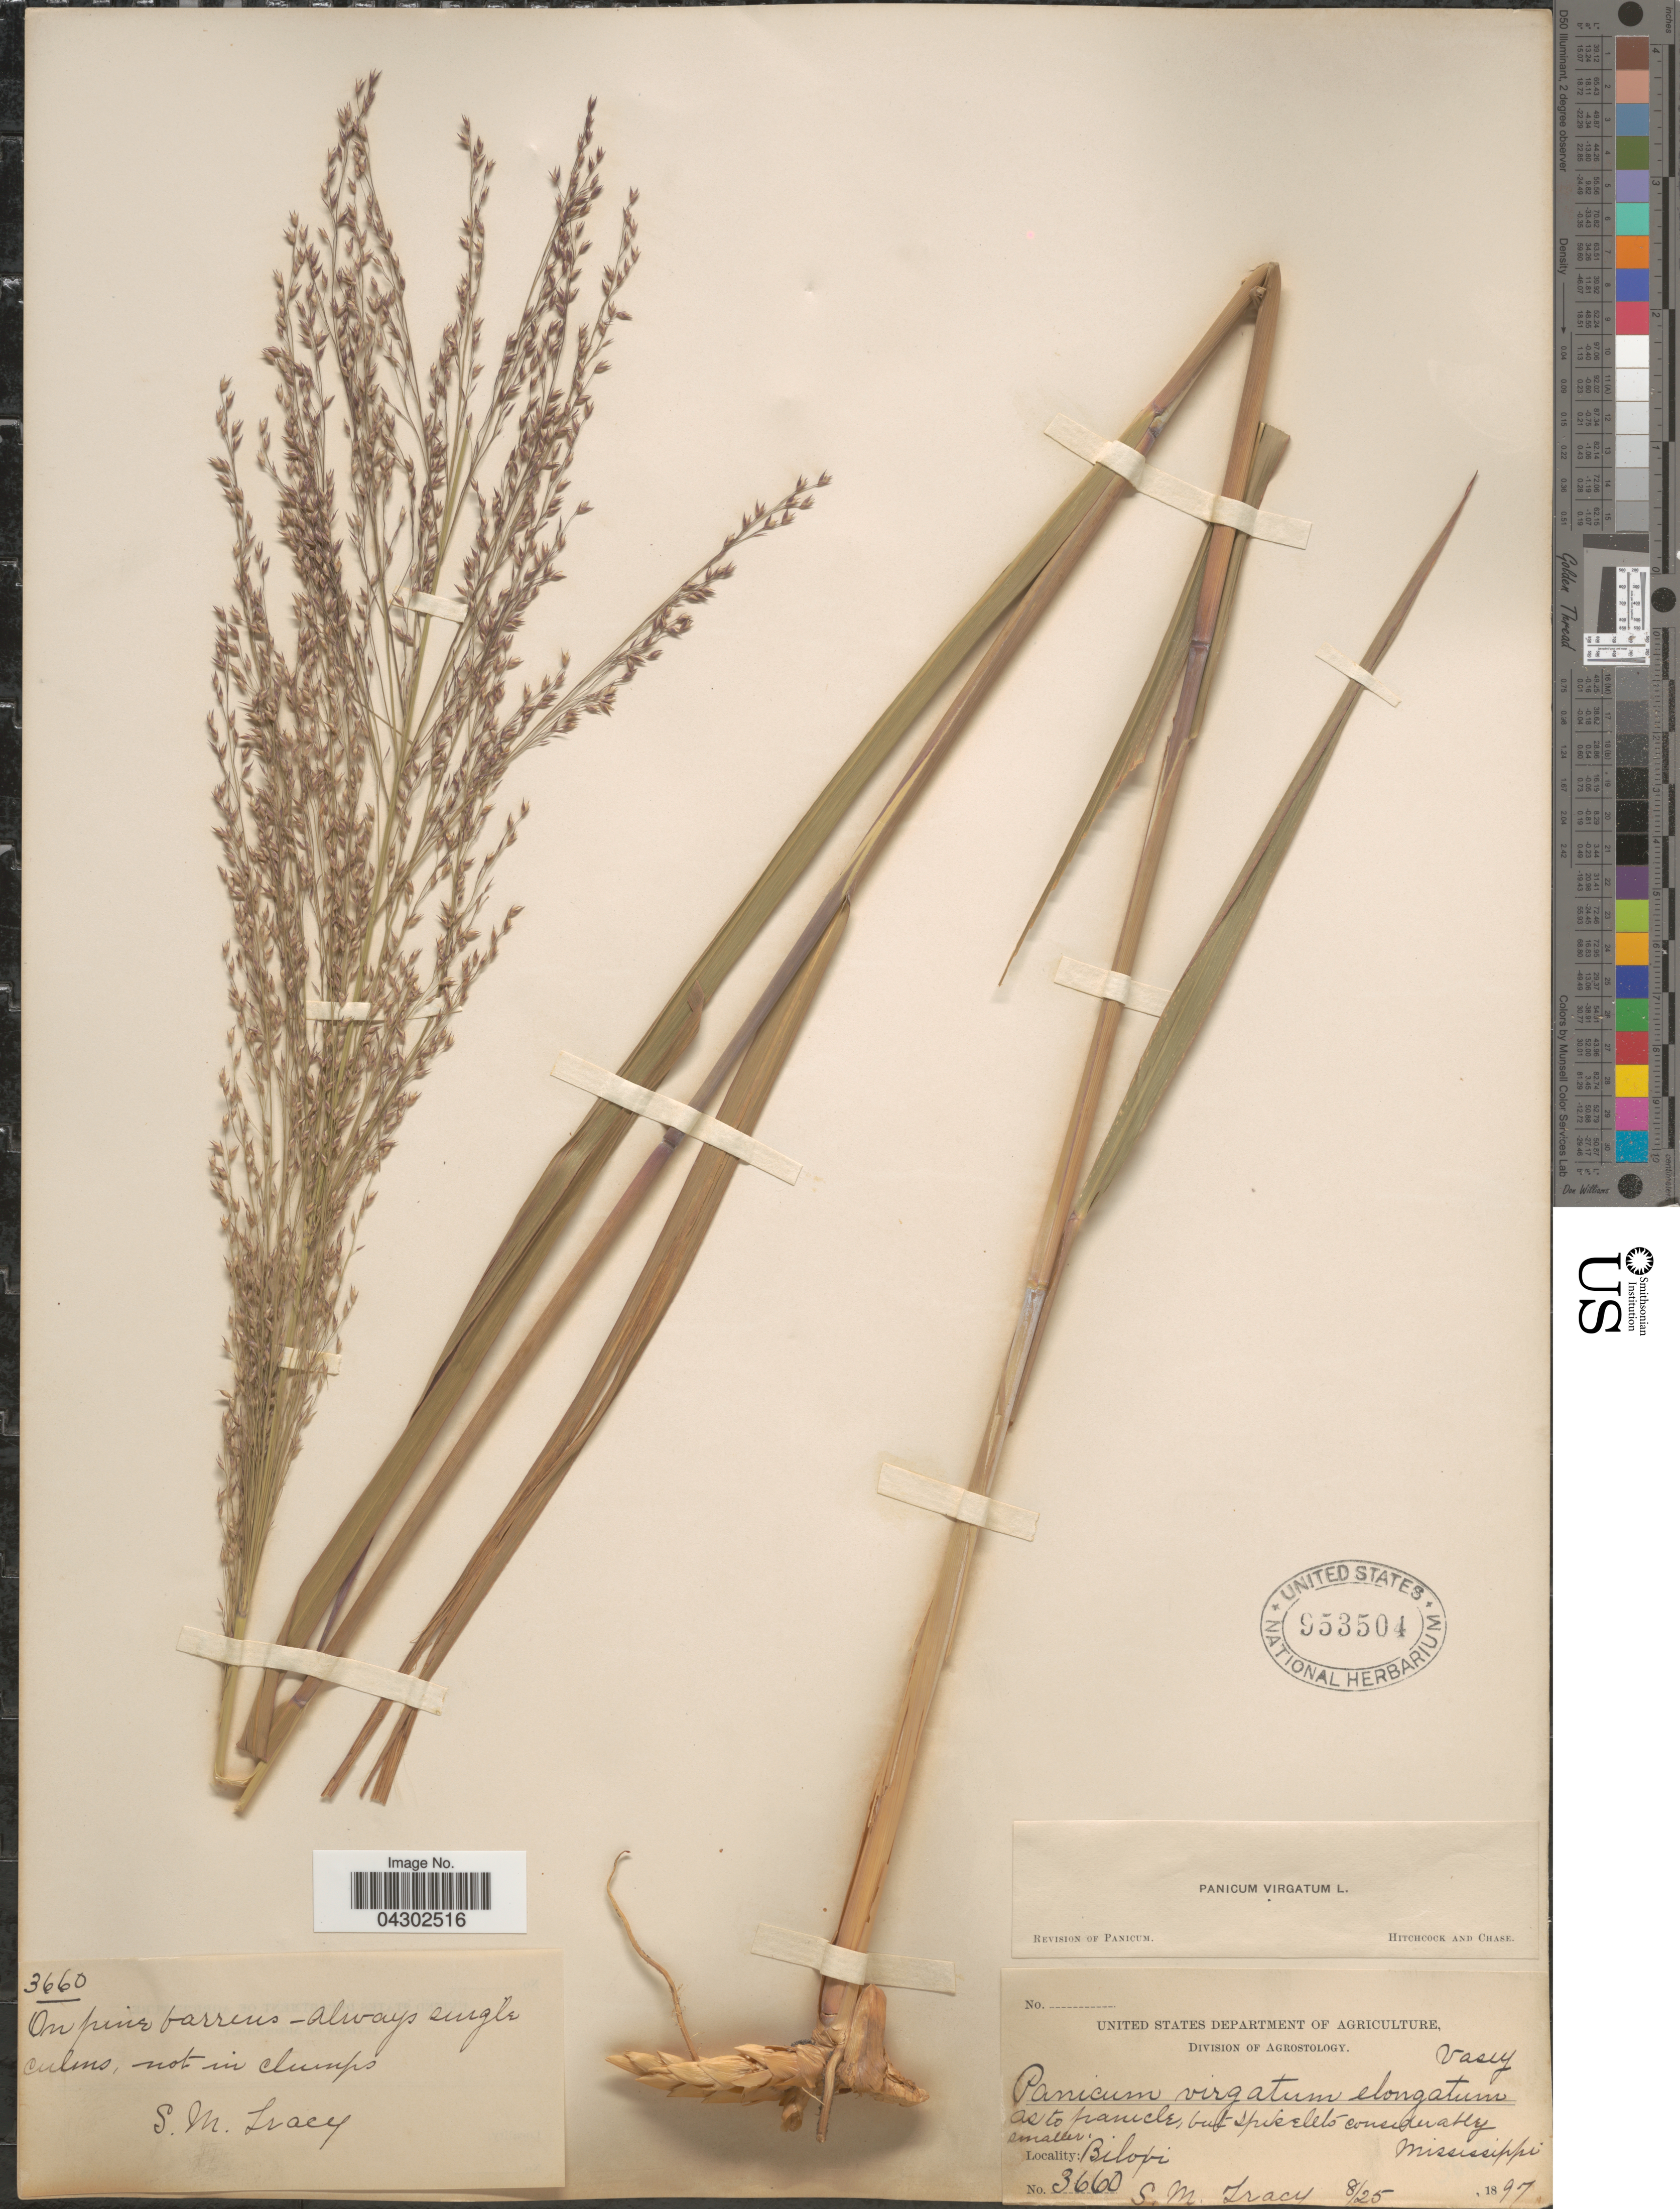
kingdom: Plantae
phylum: Tracheophyta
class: Liliopsida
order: Poales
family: Poaceae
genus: Panicum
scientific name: Panicum virgatum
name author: L.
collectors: S. M. Tracy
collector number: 3660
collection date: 1897-08-25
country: United States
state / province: Mississippi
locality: On pine barrens. Biloxi.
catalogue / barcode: US 953504